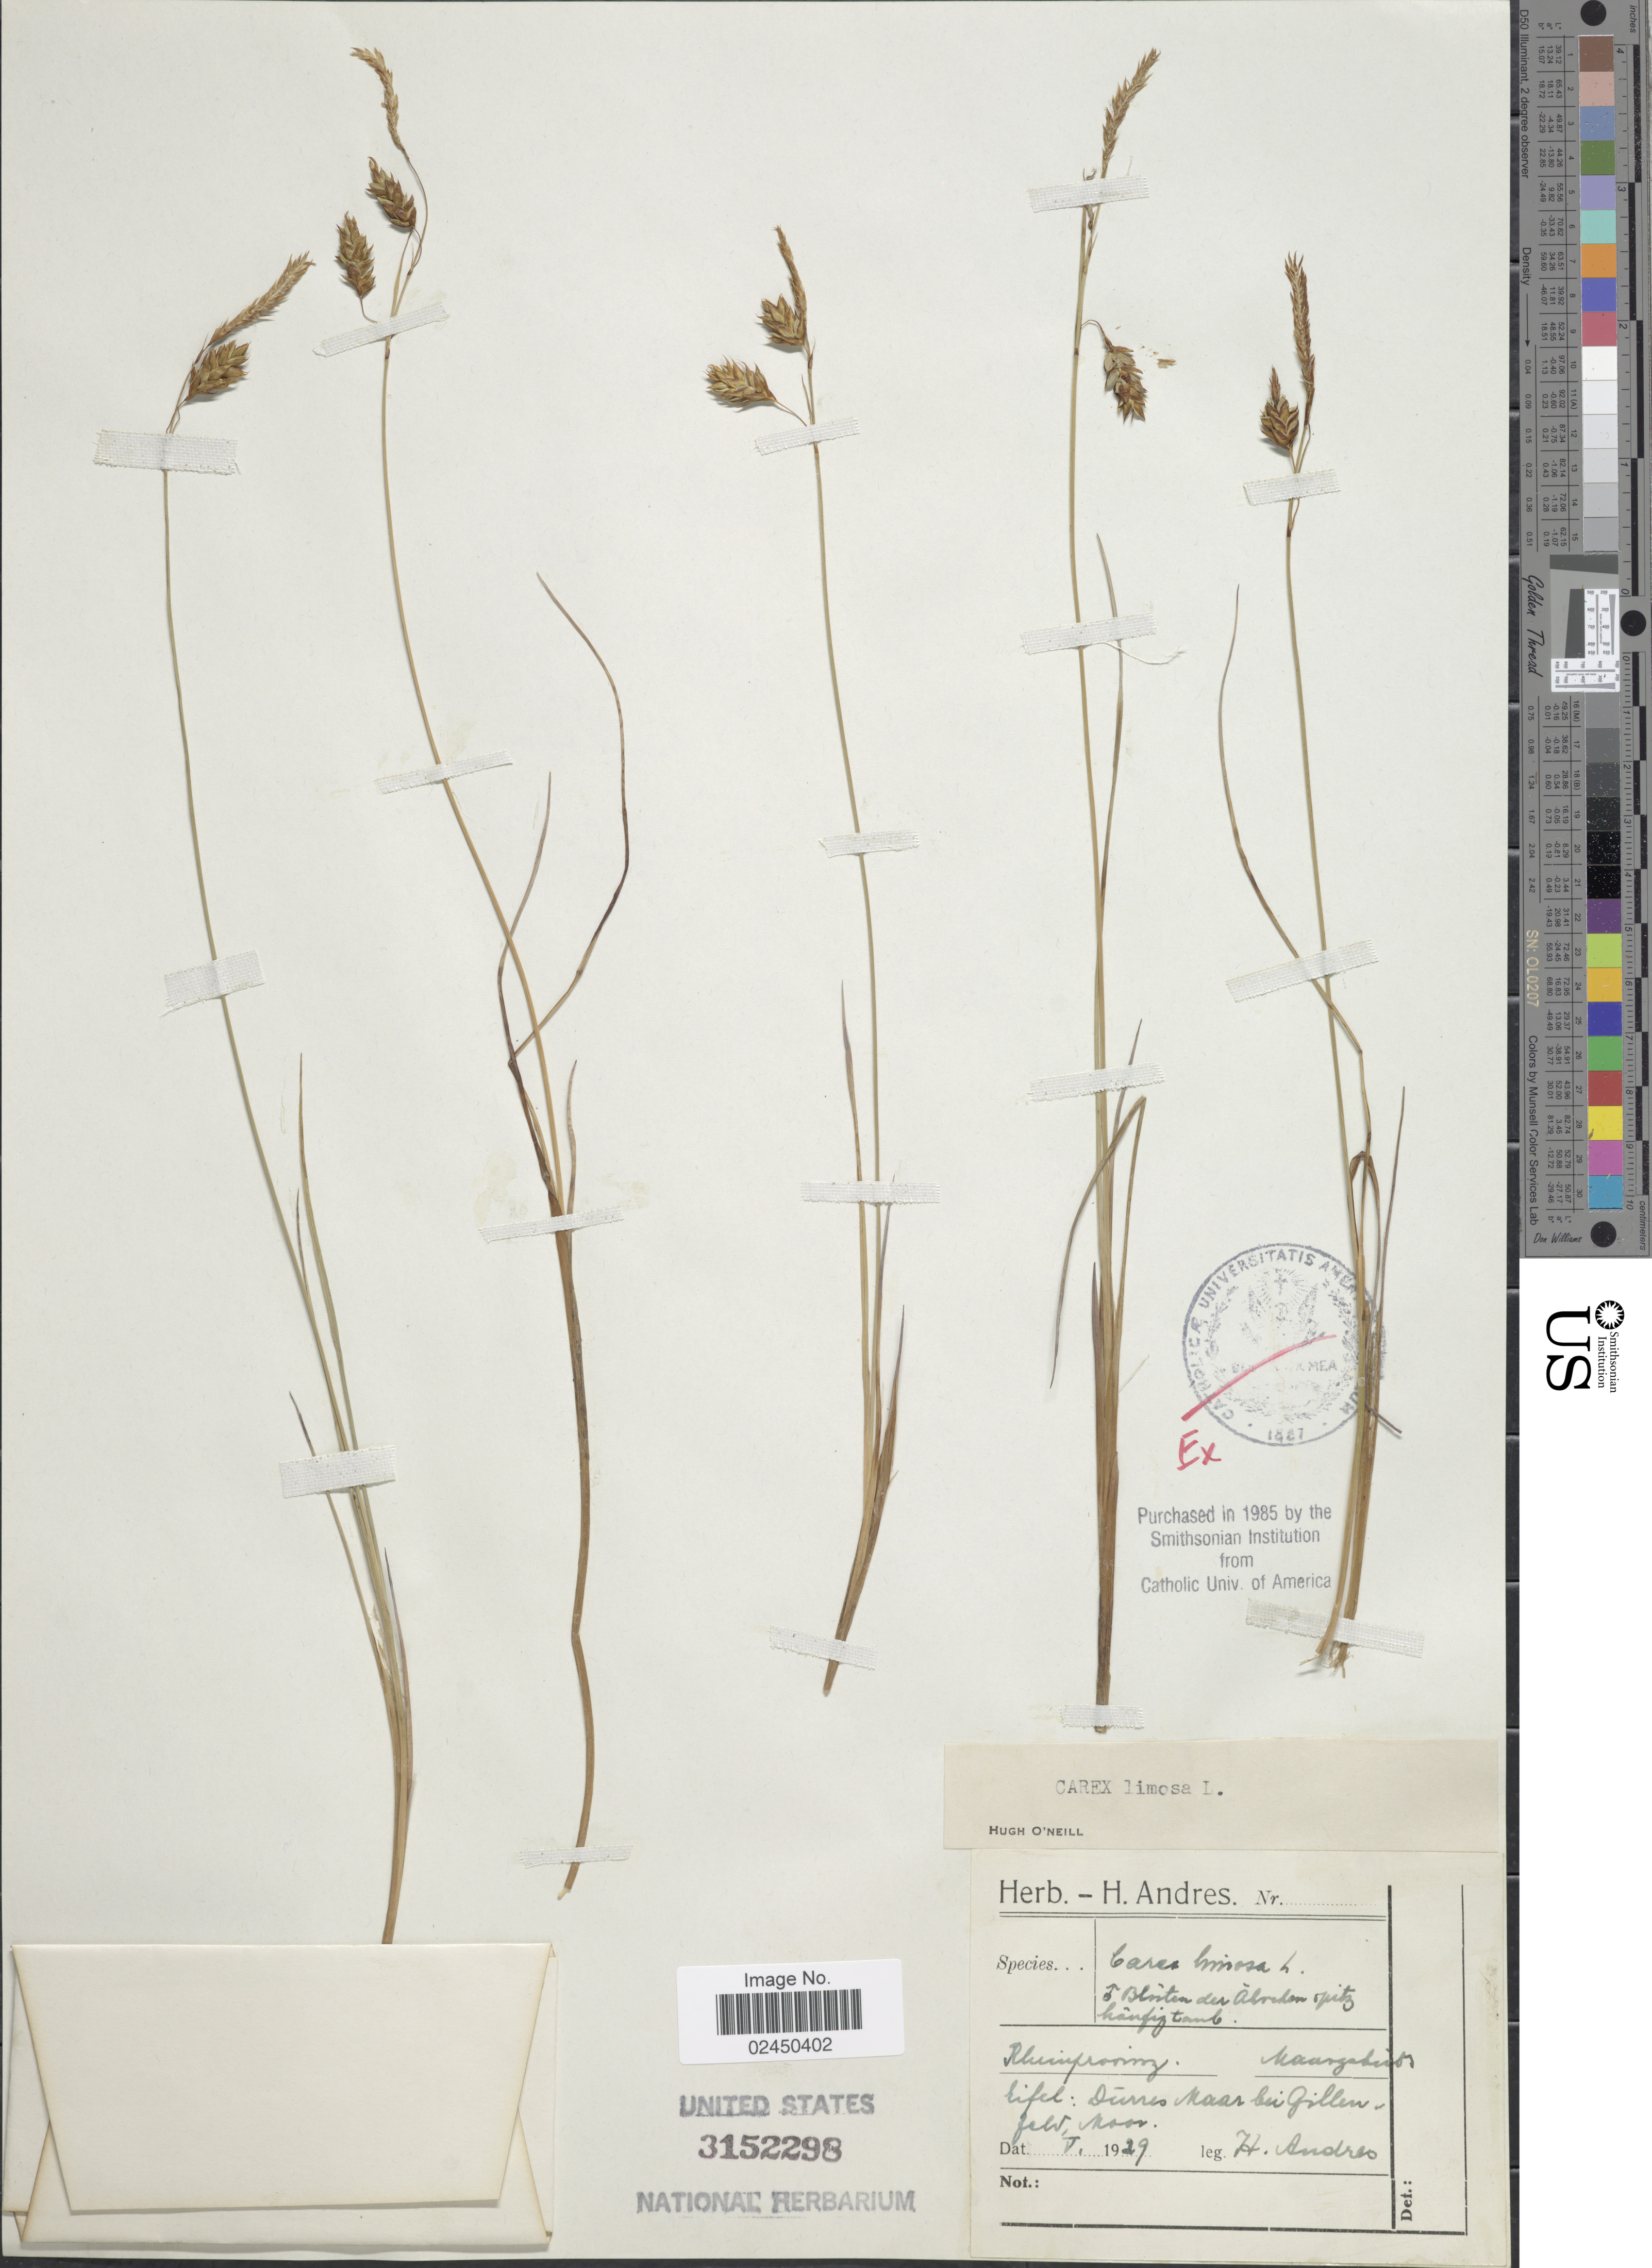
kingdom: Plantae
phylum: Tracheophyta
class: Liliopsida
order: Poales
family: Cyperaceae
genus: Carex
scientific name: Carex limosa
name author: L.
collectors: H. Andres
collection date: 1929-05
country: Germany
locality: Eifel: Durres kaar bei Gillenfeld, Noor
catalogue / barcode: US 3152298